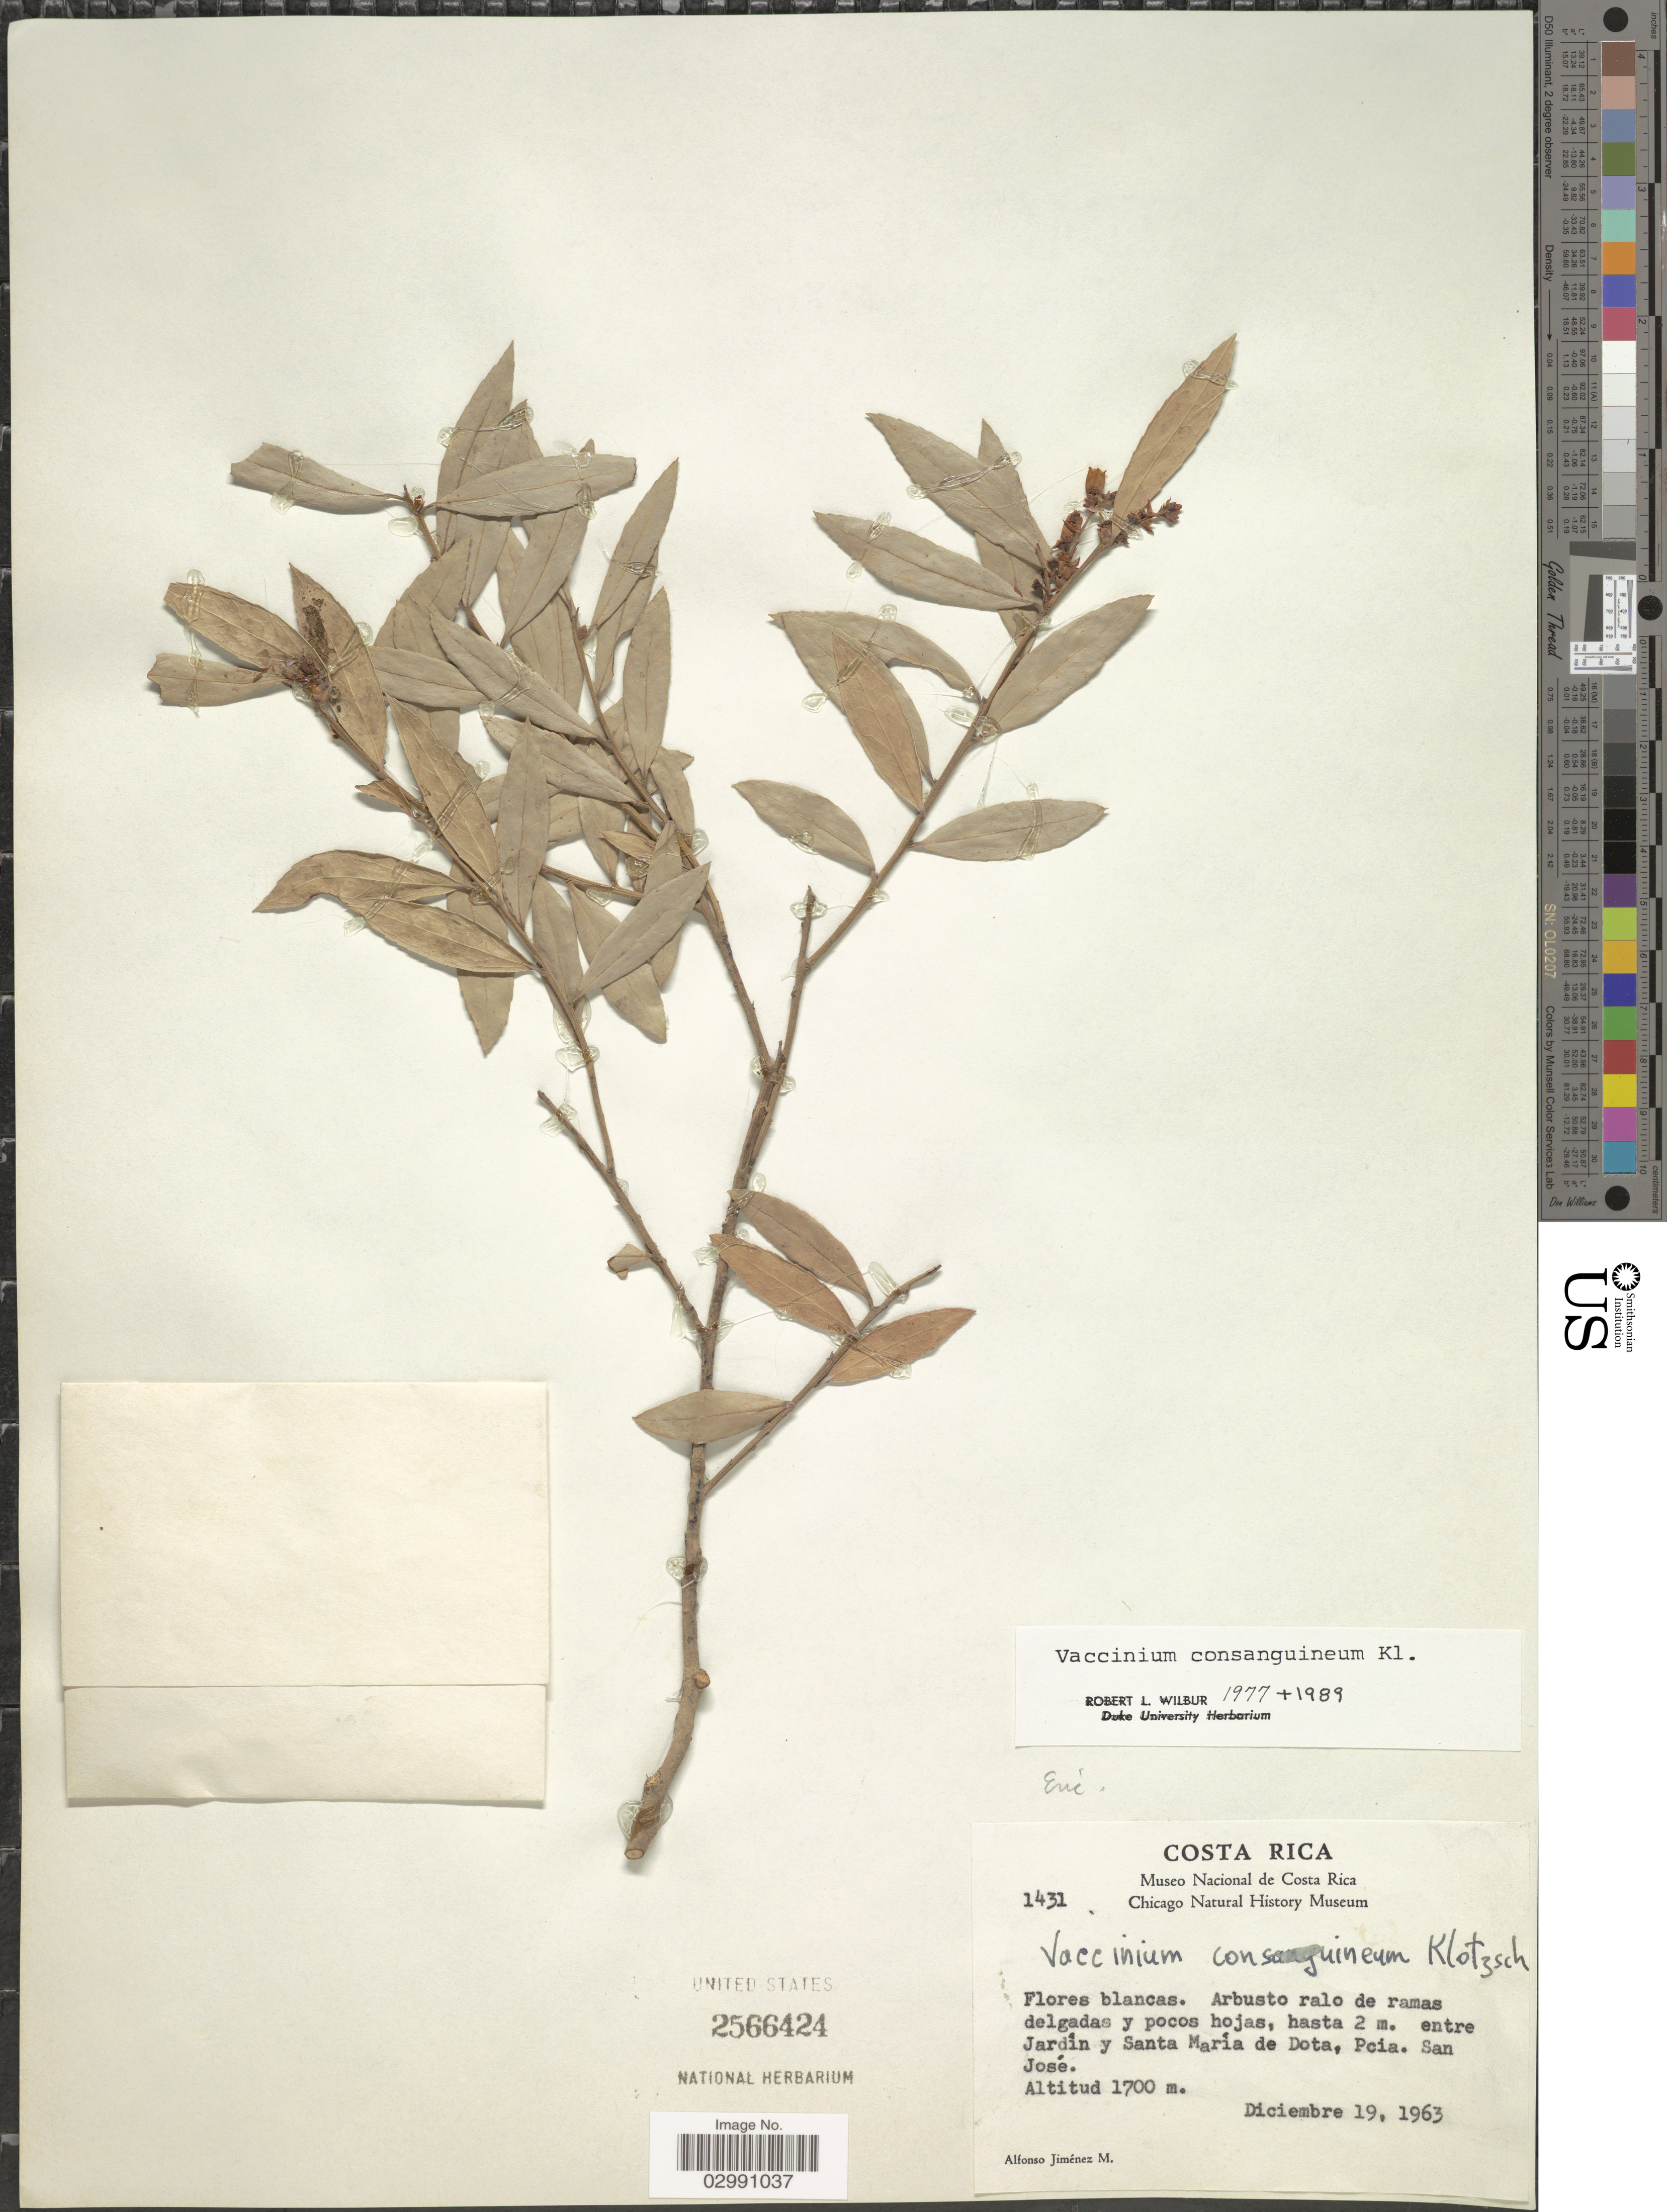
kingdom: Plantae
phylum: Tracheophyta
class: Magnoliopsida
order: Ericales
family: Ericaceae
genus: Vaccinium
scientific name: Vaccinium consanguineum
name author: Klotzsch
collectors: A. Jimenez M.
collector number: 1431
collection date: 1963-12-19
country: Costa Rica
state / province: San José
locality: Hasta 2 m. entre Jardín y Santa María de Dota.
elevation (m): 1700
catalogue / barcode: US 2566424